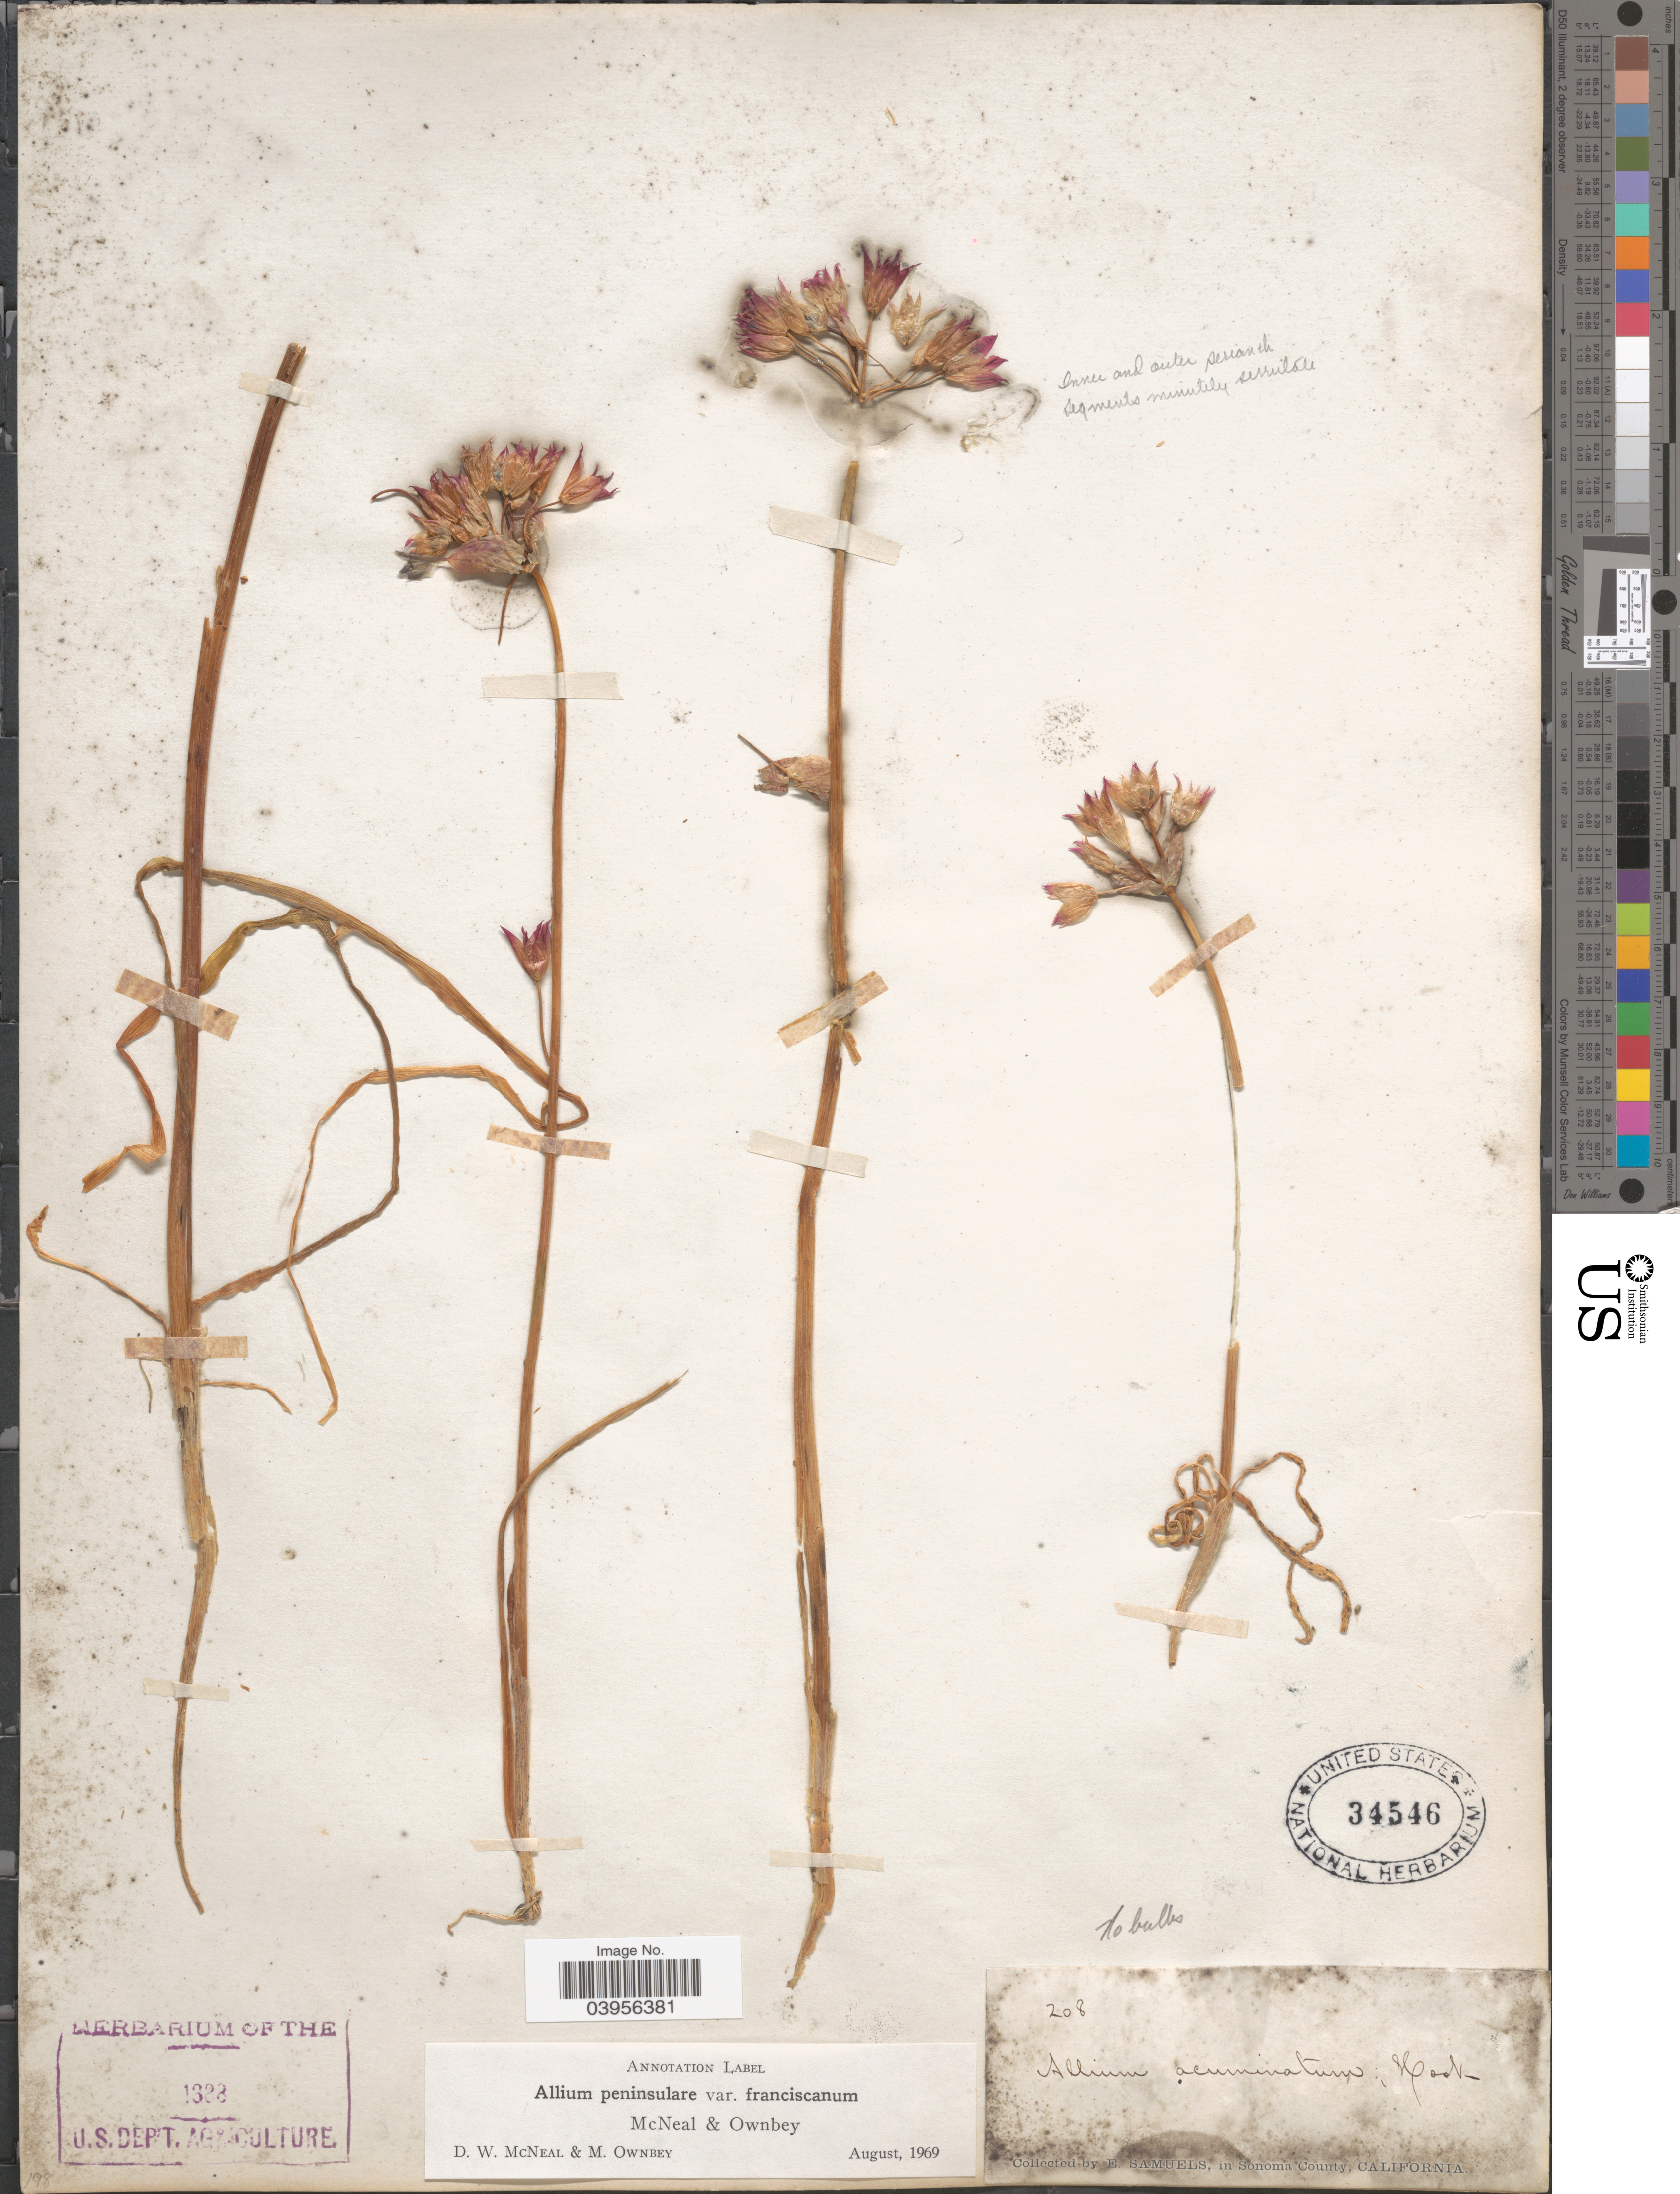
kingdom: Plantae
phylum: Tracheophyta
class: Liliopsida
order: Asparagales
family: Amaryllidaceae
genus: Allium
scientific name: Allium peninsulare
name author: Lemmon ex Greene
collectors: E. Samuels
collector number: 208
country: United States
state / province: California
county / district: Sonoma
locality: In Sonoma County.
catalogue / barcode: US 34546